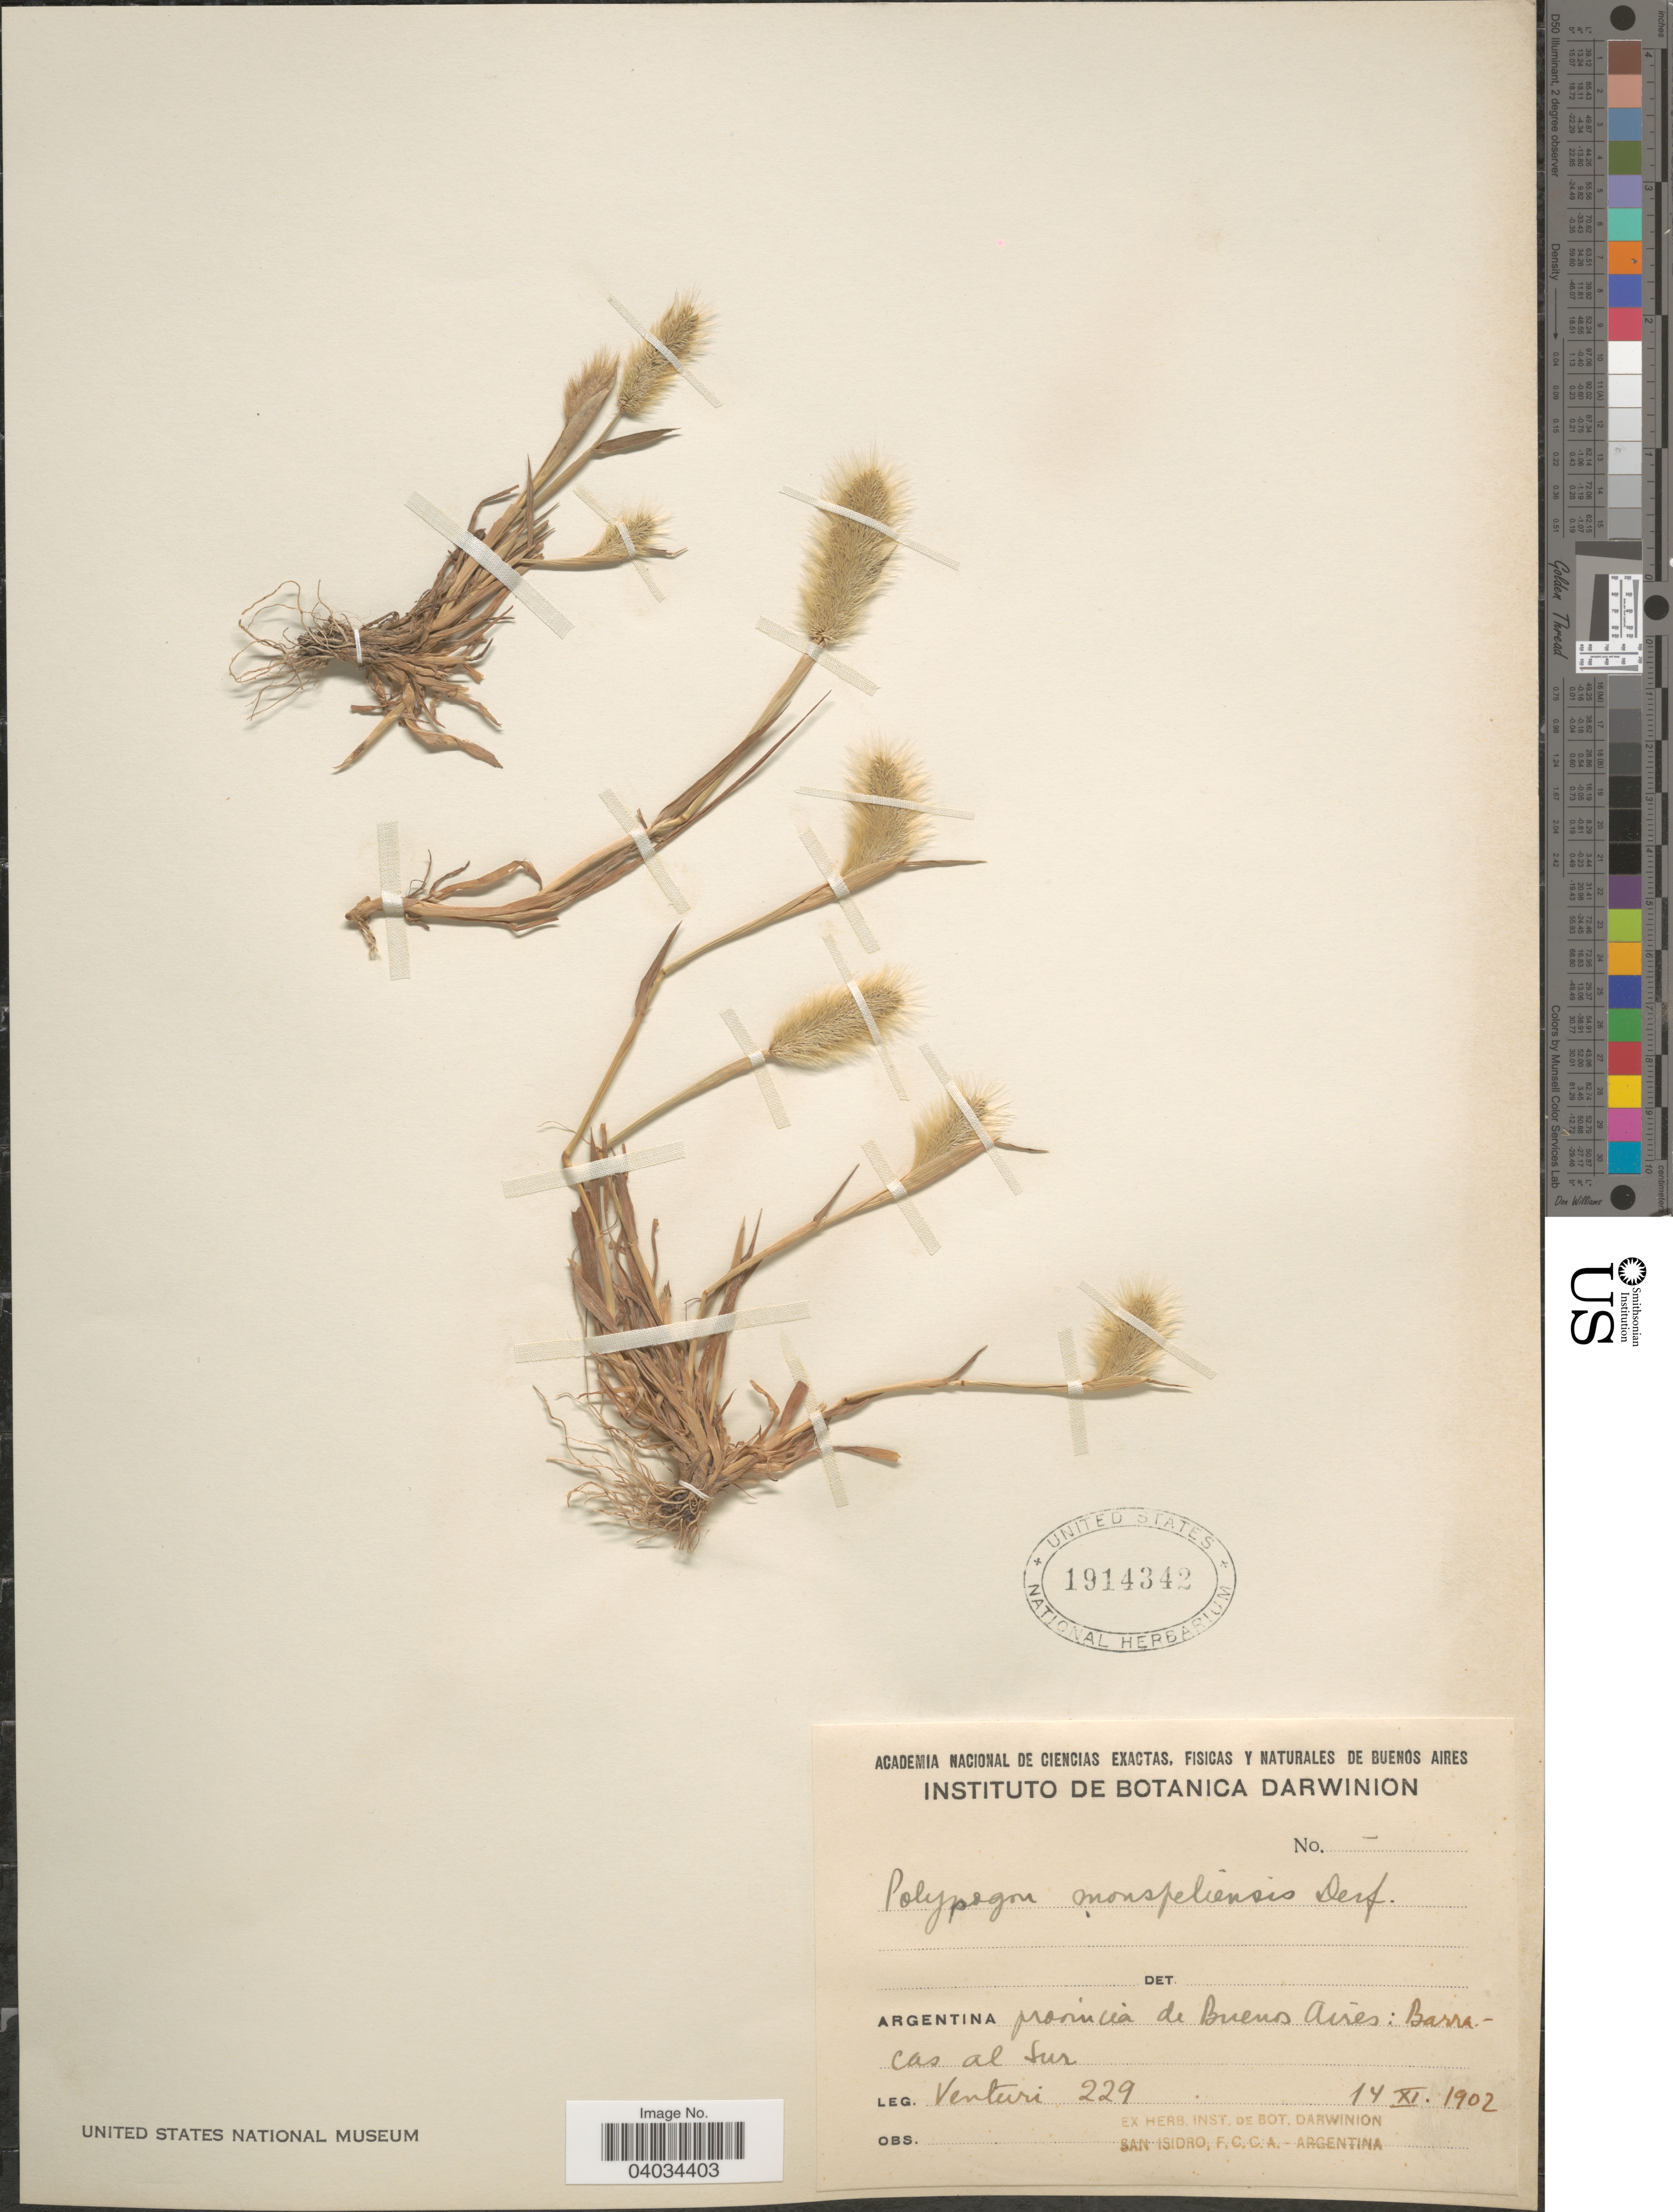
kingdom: Plantae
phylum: Tracheophyta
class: Liliopsida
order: Poales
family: Poaceae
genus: Polypogon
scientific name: Polypogon monspeliensis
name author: (L.) Desf.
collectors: Venturi, --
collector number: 229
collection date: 1902-11-14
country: Argentina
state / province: Buenos Aires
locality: Barracas al Sur.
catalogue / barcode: US 1914342